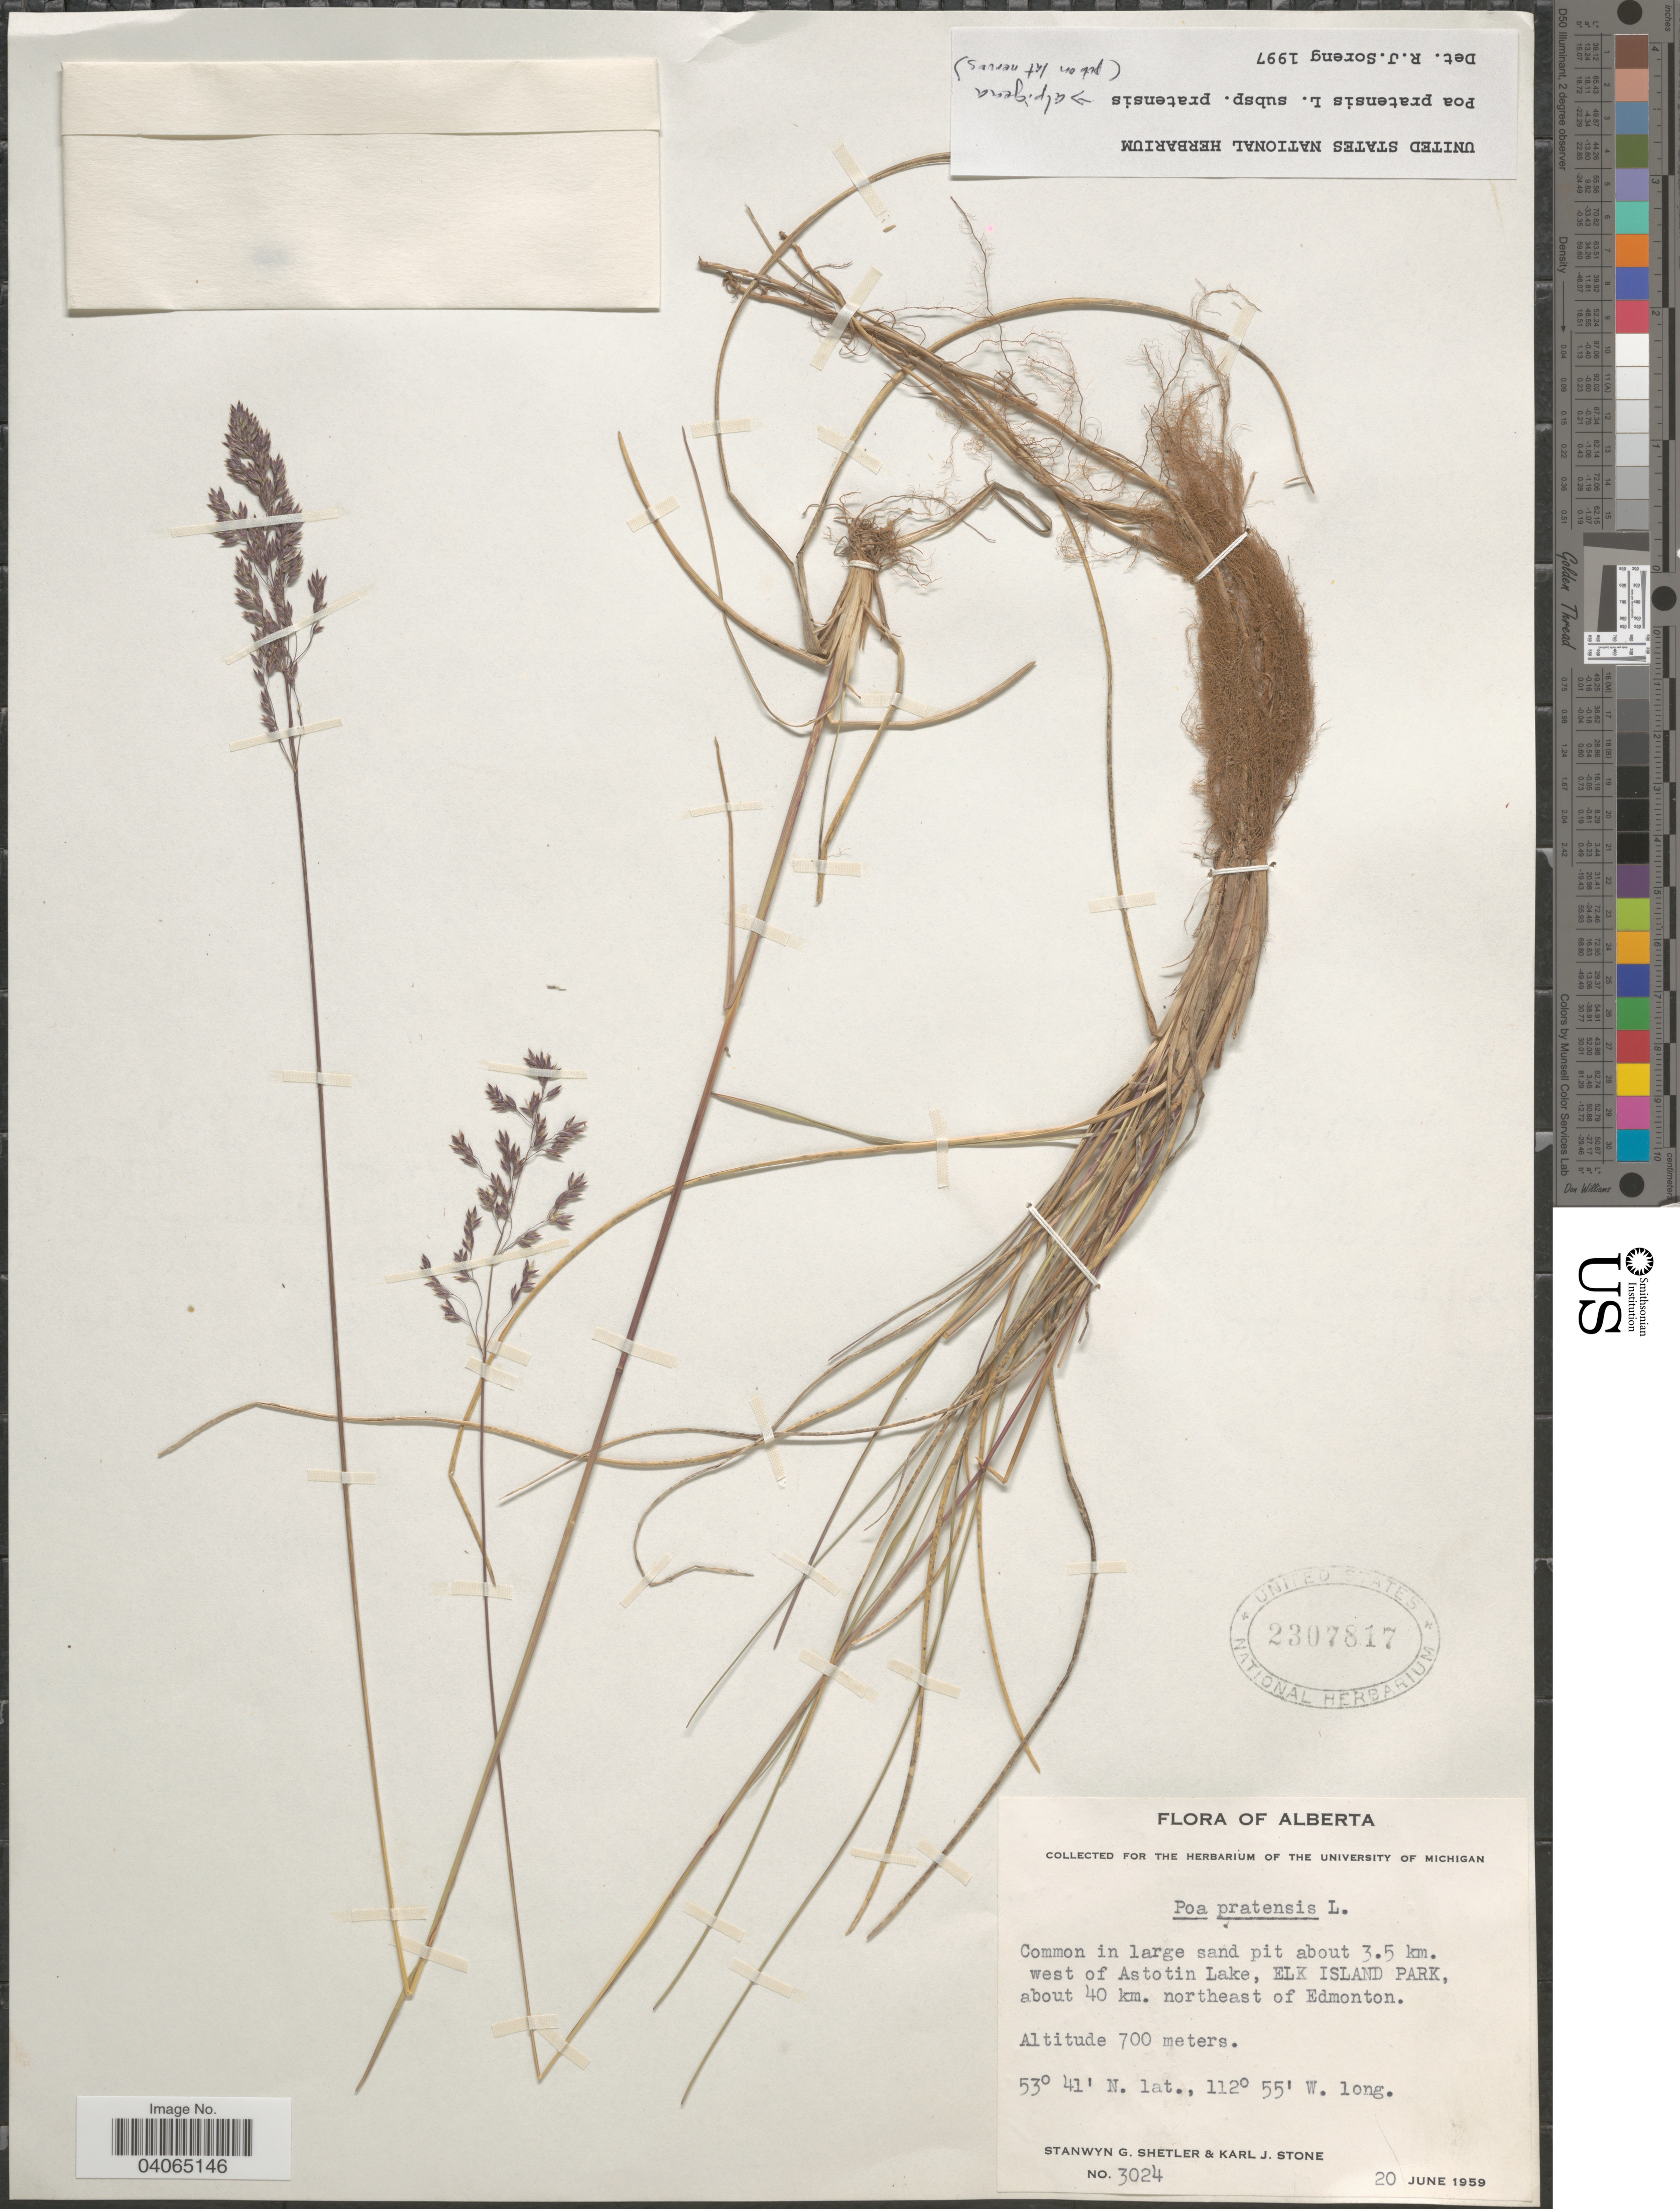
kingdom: Plantae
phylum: Tracheophyta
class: Liliopsida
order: Poales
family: Poaceae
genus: Poa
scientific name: Poa pratensis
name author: L.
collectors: S. Shetler & K. J. Stone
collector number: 3024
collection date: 1959-06-20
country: Canada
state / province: Alberta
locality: Common in large sand pit about 3.5 km. west of Astotin Lake, Elk Island Park, about 40 km. northeast of Edmonton.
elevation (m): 700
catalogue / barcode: US 2307817